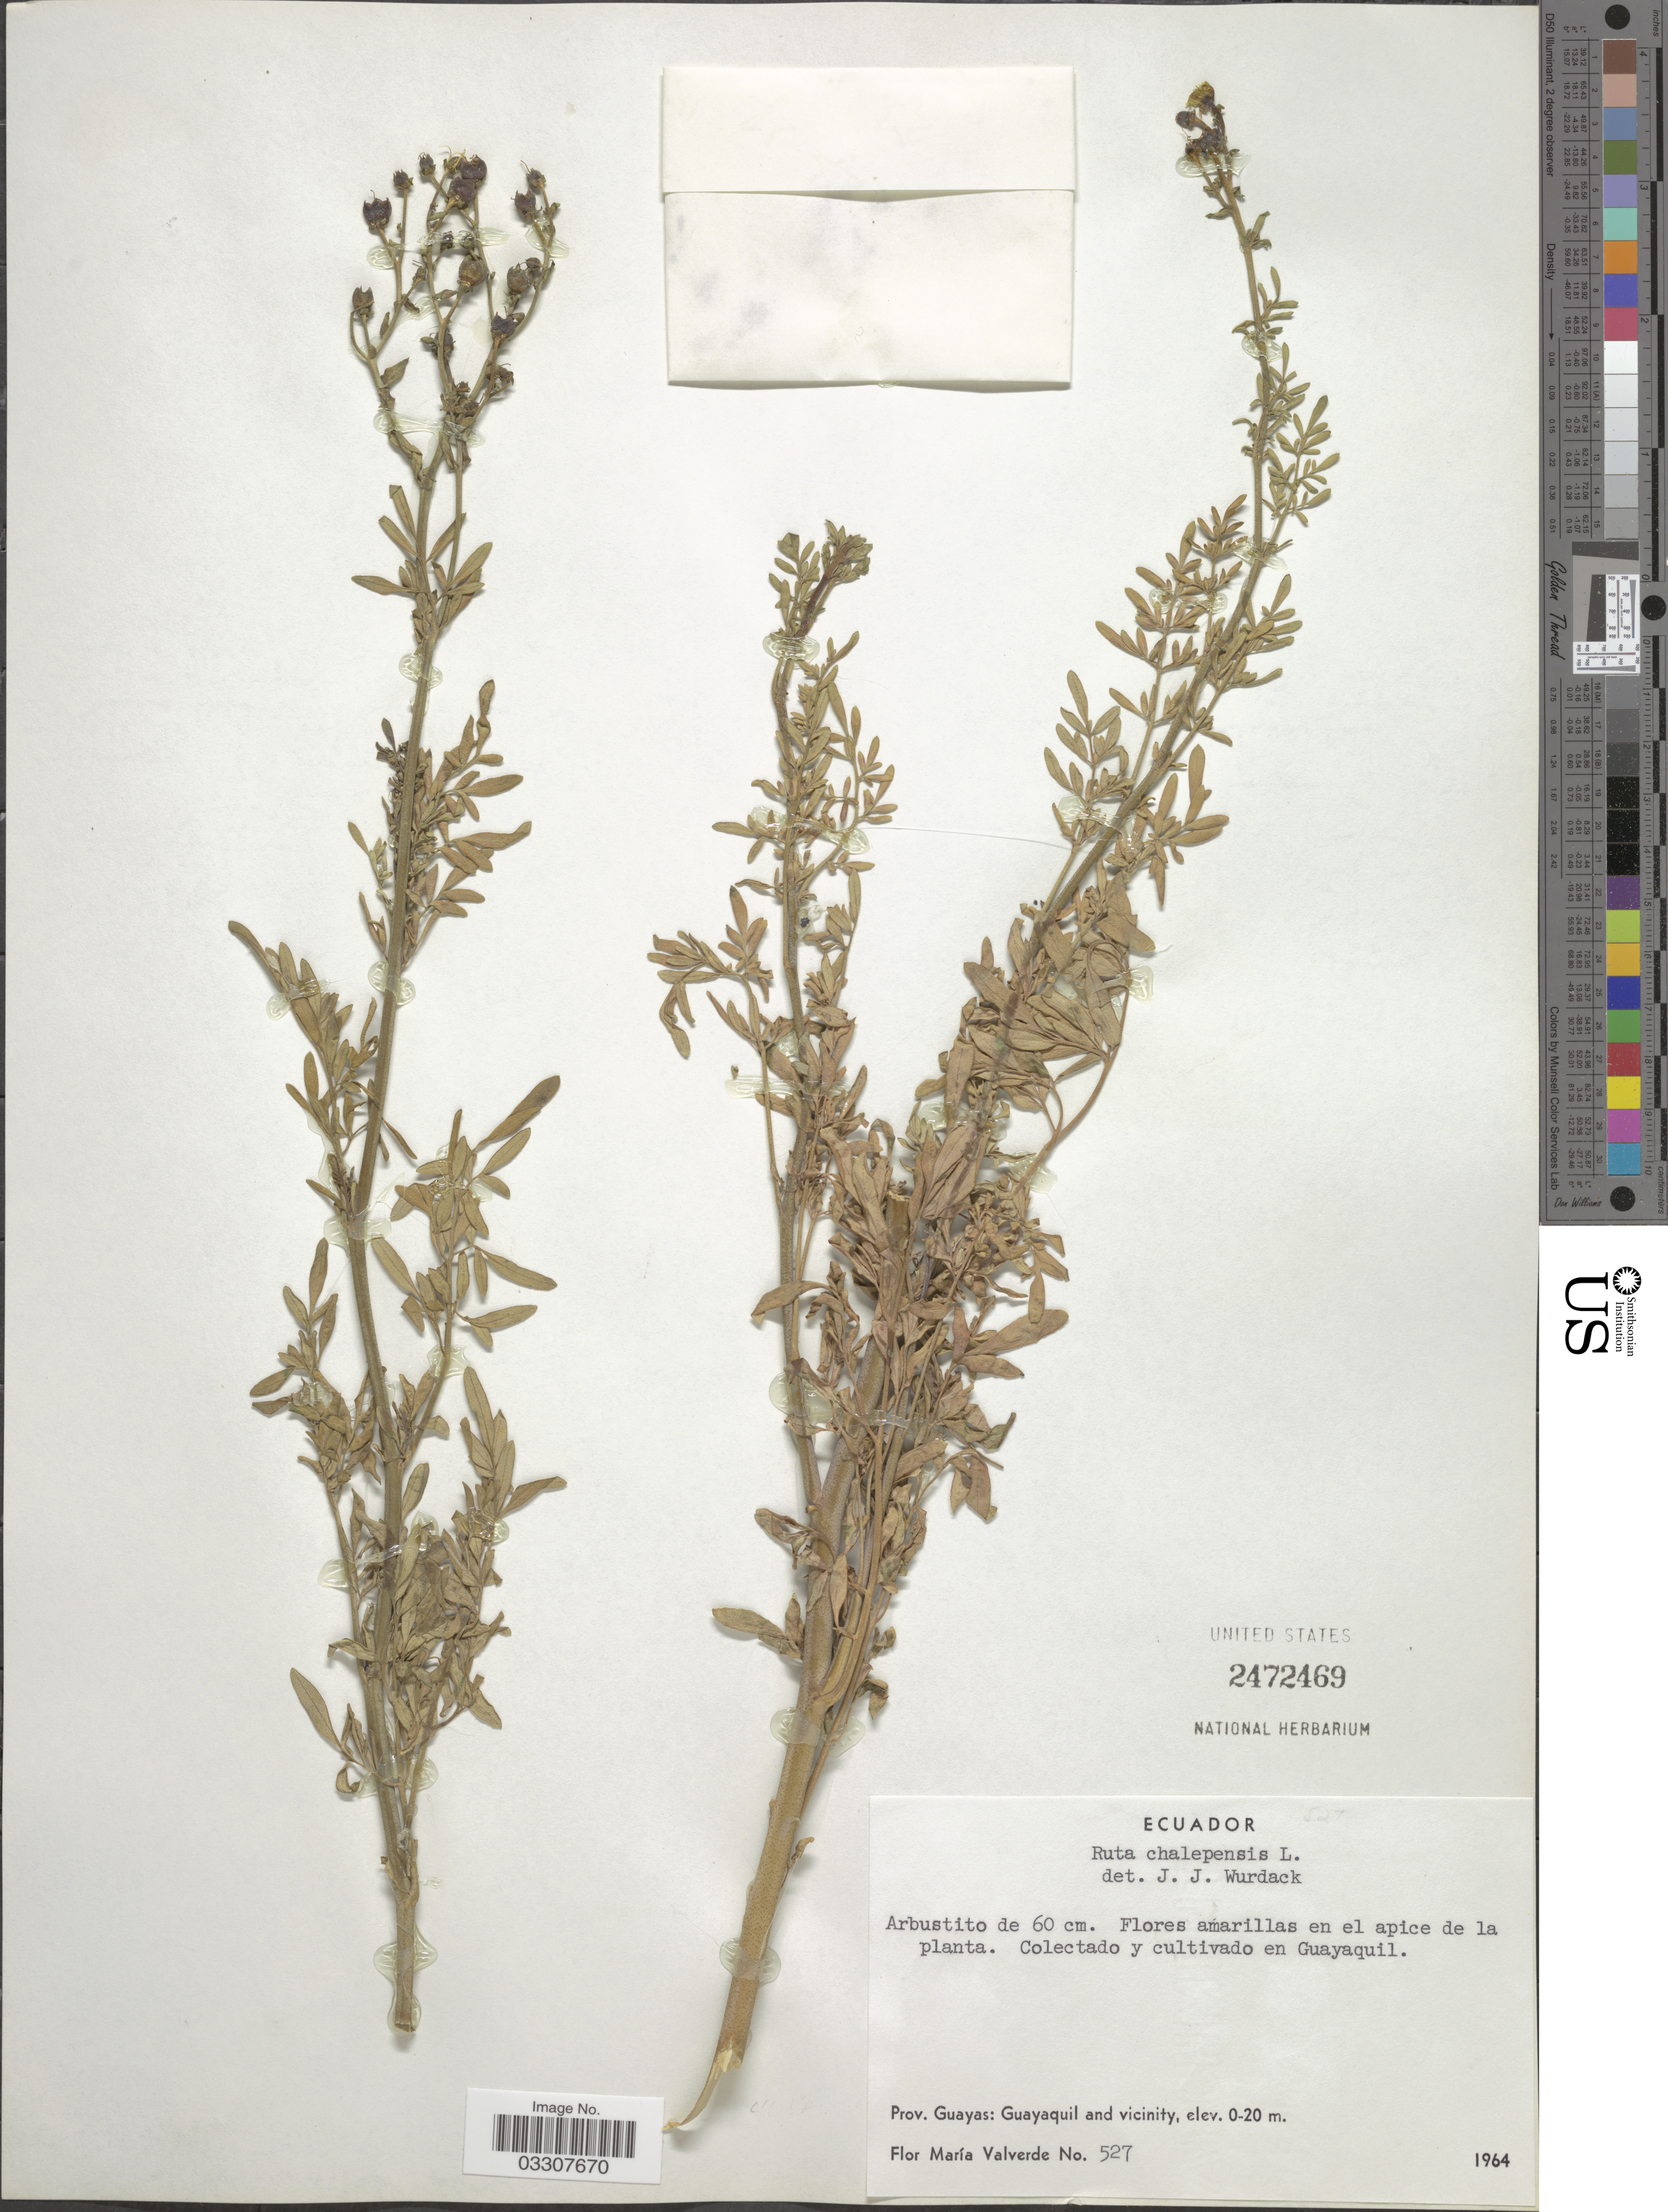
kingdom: Plantae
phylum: Tracheophyta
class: Magnoliopsida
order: Sapindales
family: Rutaceae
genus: Ruta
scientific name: Ruta chalepensis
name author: L.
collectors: F. M. Valverde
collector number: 527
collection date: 1964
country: Ecuador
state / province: Guayas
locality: Guayaquil and vicinity.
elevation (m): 0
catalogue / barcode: US 2472469